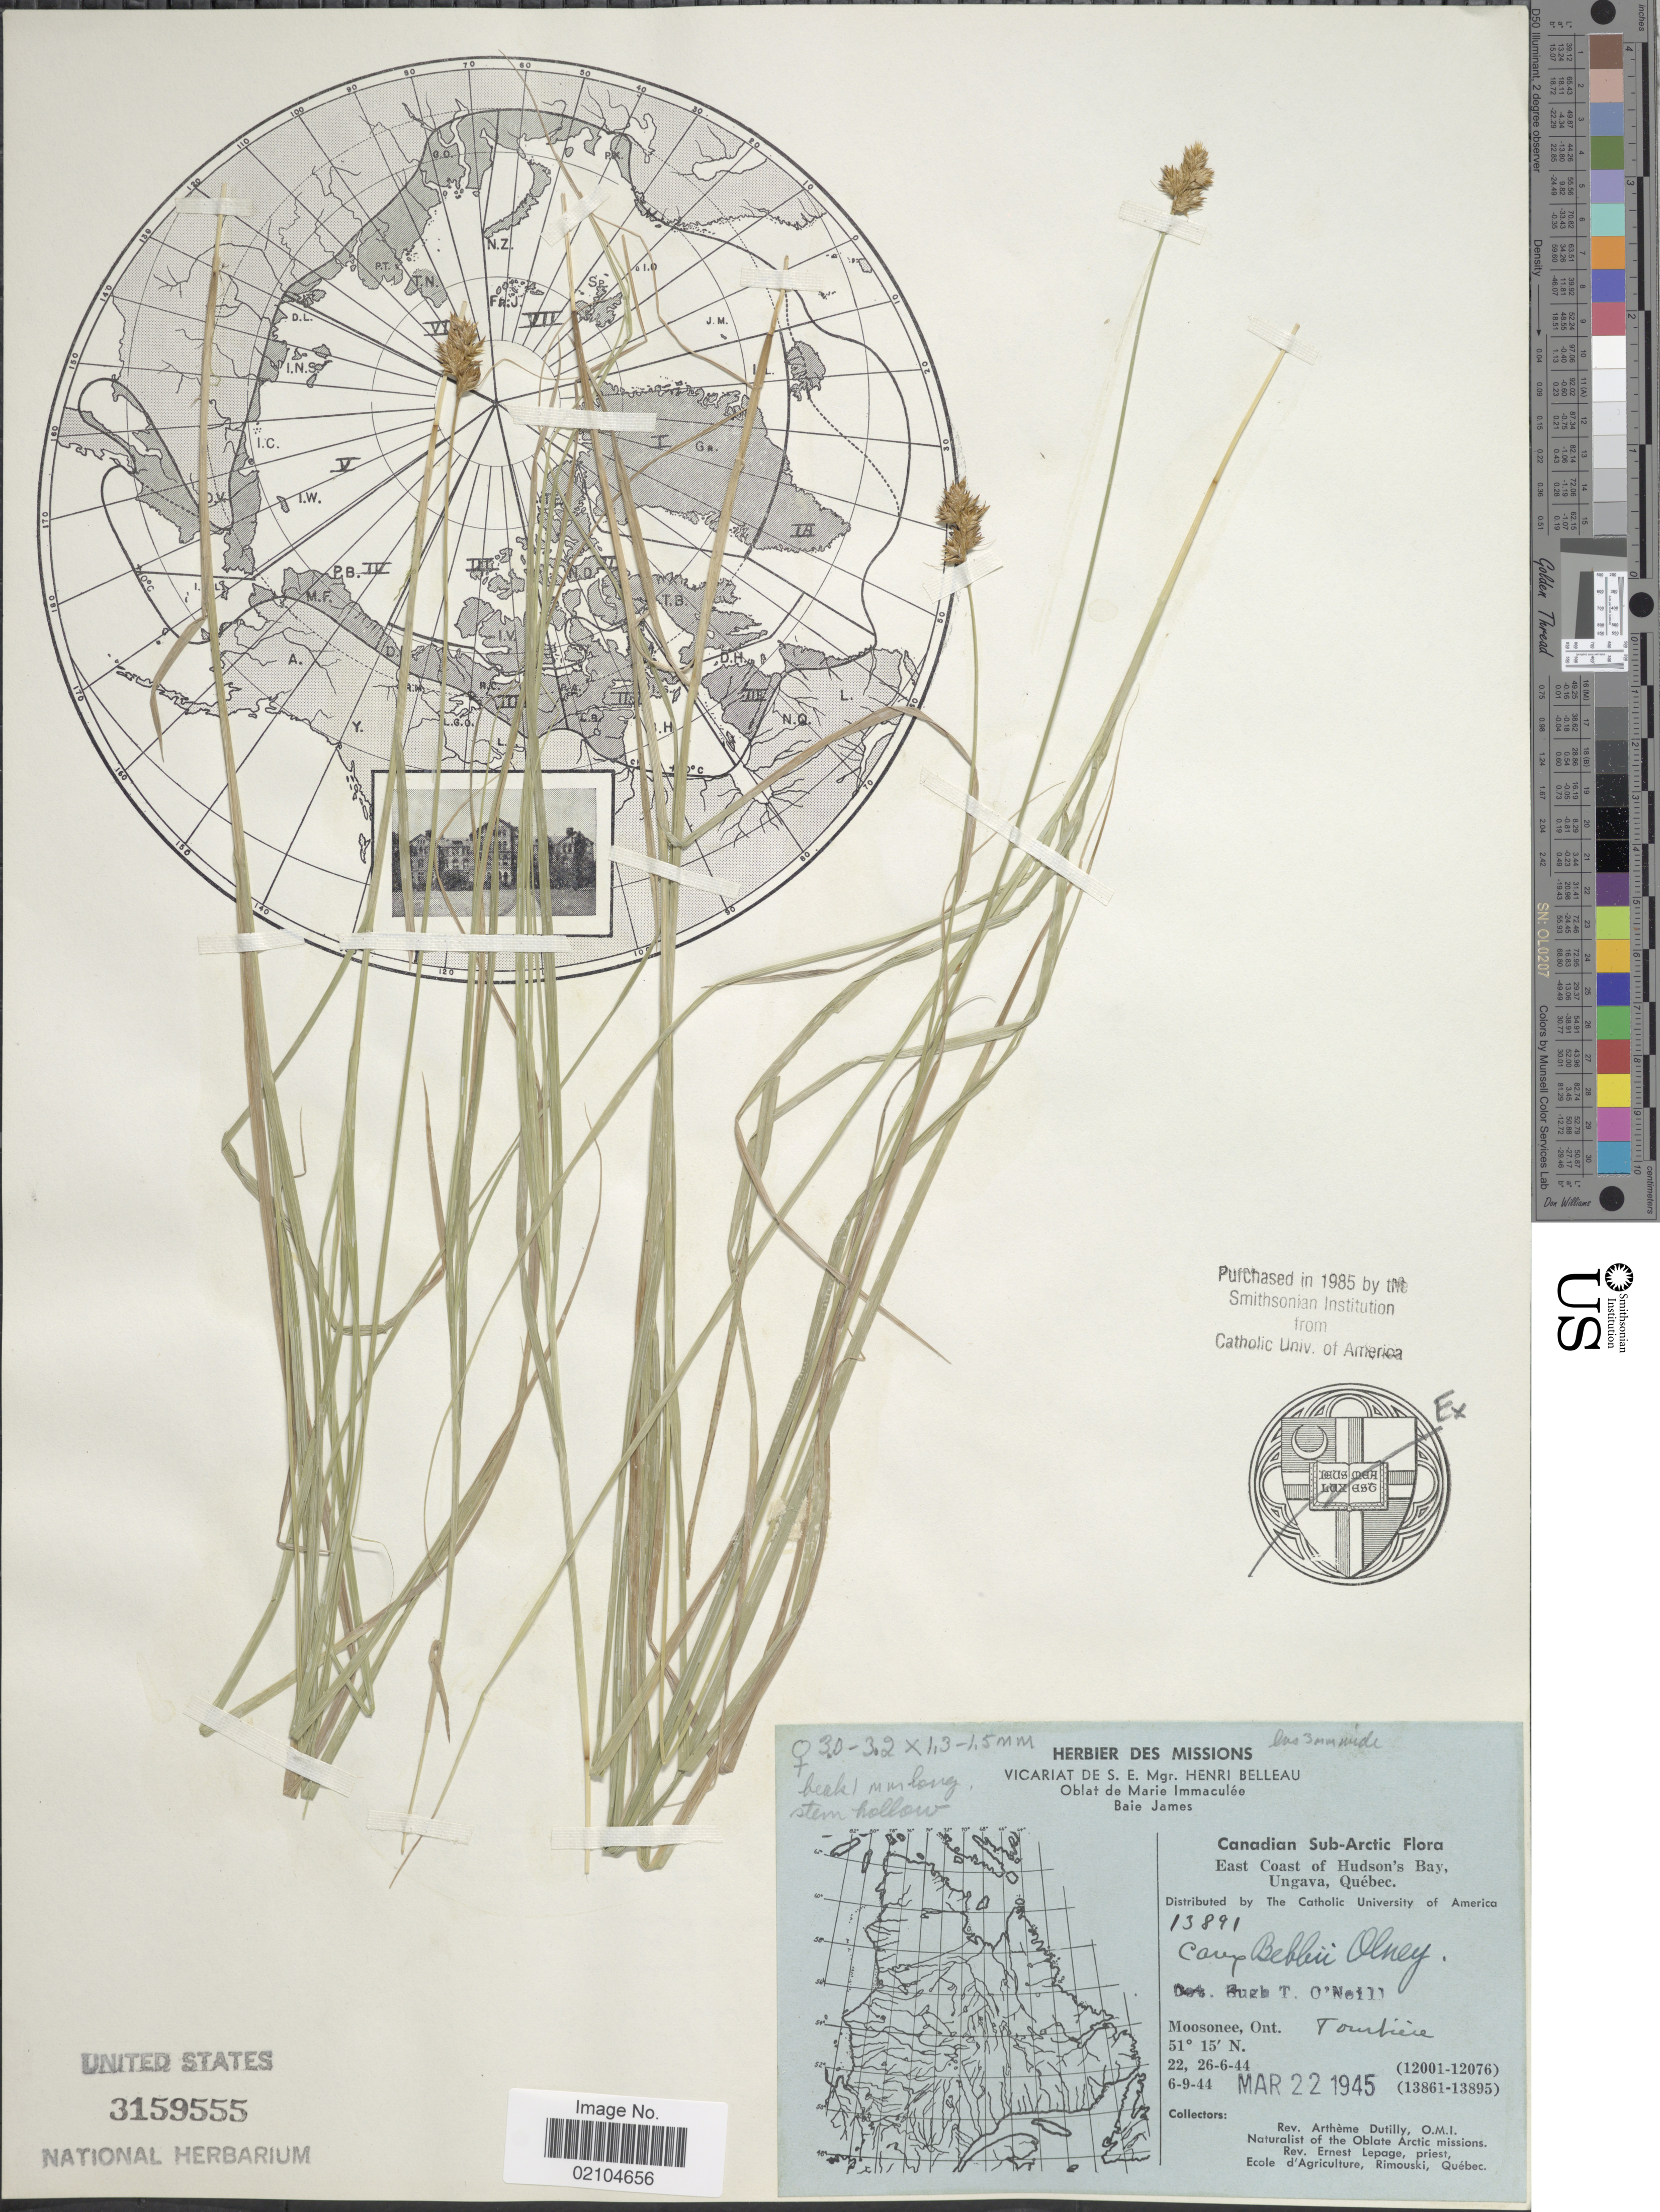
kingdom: Plantae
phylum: Tracheophyta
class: Liliopsida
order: Poales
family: Cyperaceae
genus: Carex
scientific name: Carex bebbii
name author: (L.H. Bailey) Olney ex Fernald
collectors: A. Dutilly & E. Lepage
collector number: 13891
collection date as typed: Transcribed d/m/y: 22/6/44 to 26/6/44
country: Canada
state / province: Quebec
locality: Moosinee, Ont. Tourbiere, East Coast of Hudson's Bay, Ungava, Quebec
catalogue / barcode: US 3159555